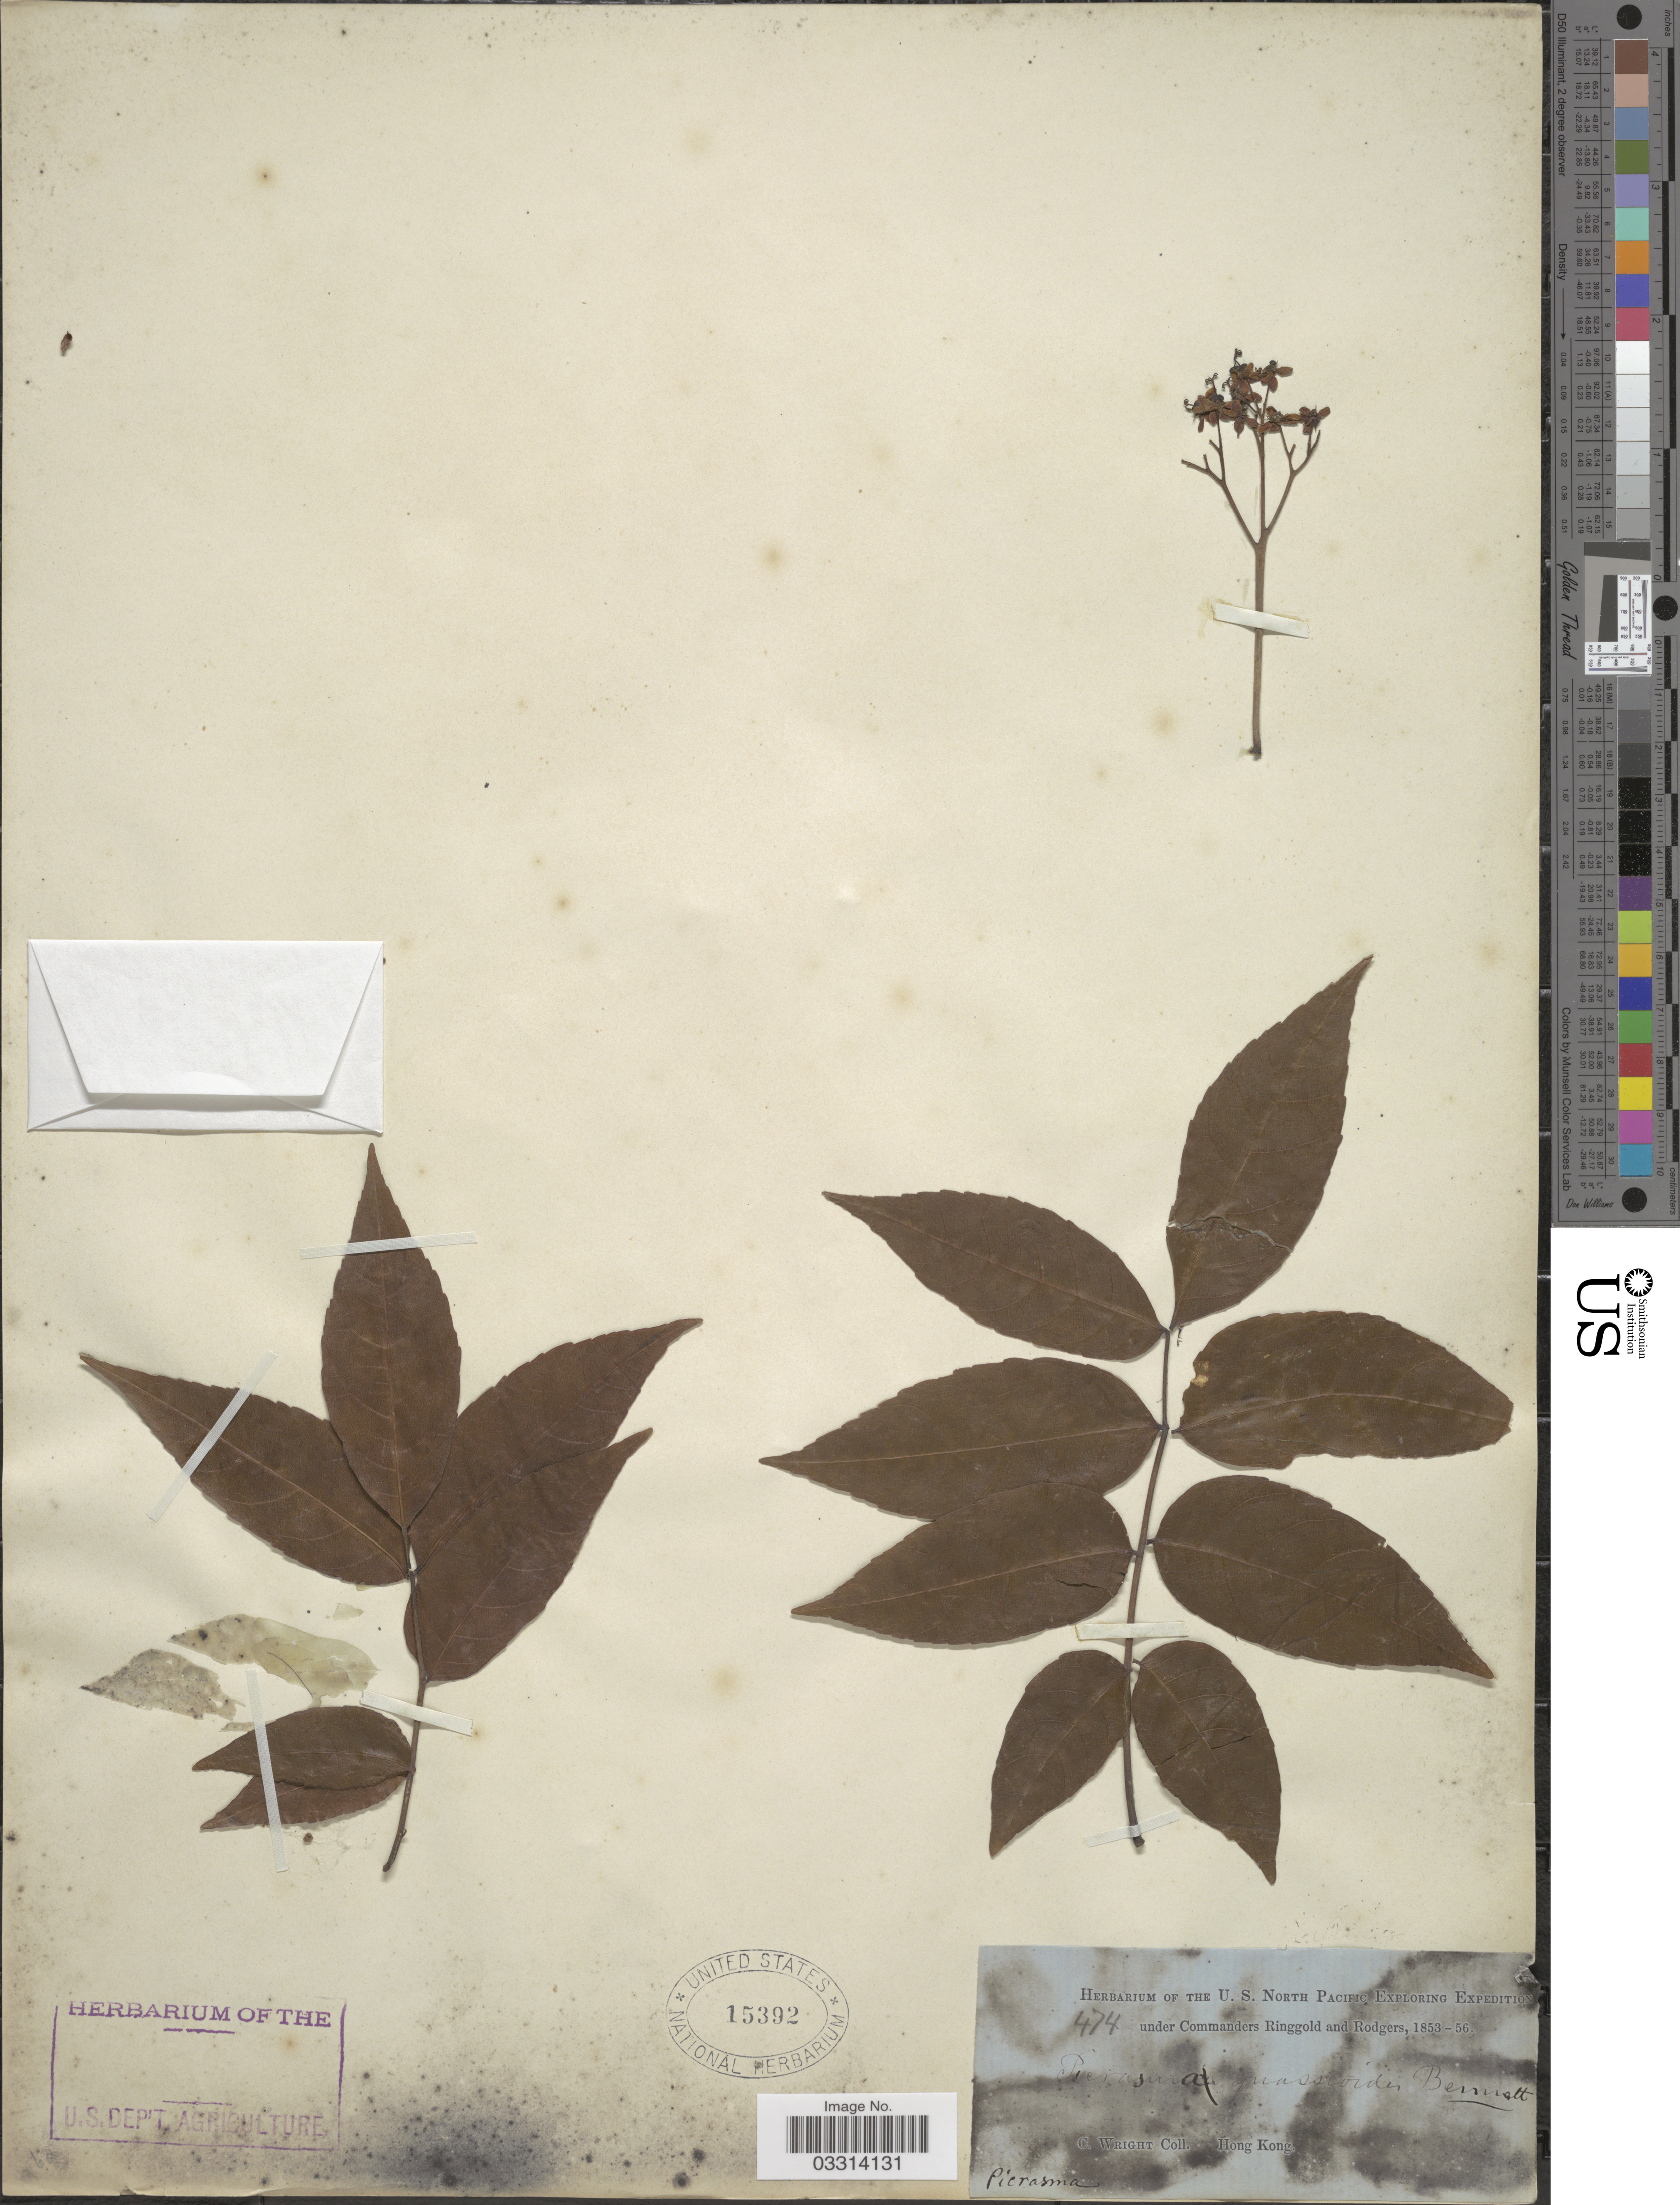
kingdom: Plantae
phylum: Tracheophyta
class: Magnoliopsida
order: Sapindales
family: Simaroubaceae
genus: Picrasma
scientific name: Picrasma quassioides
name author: (D. Don) Benn.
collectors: C. Wright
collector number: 474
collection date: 1853/1856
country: China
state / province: Hong Kong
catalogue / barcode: US 15392